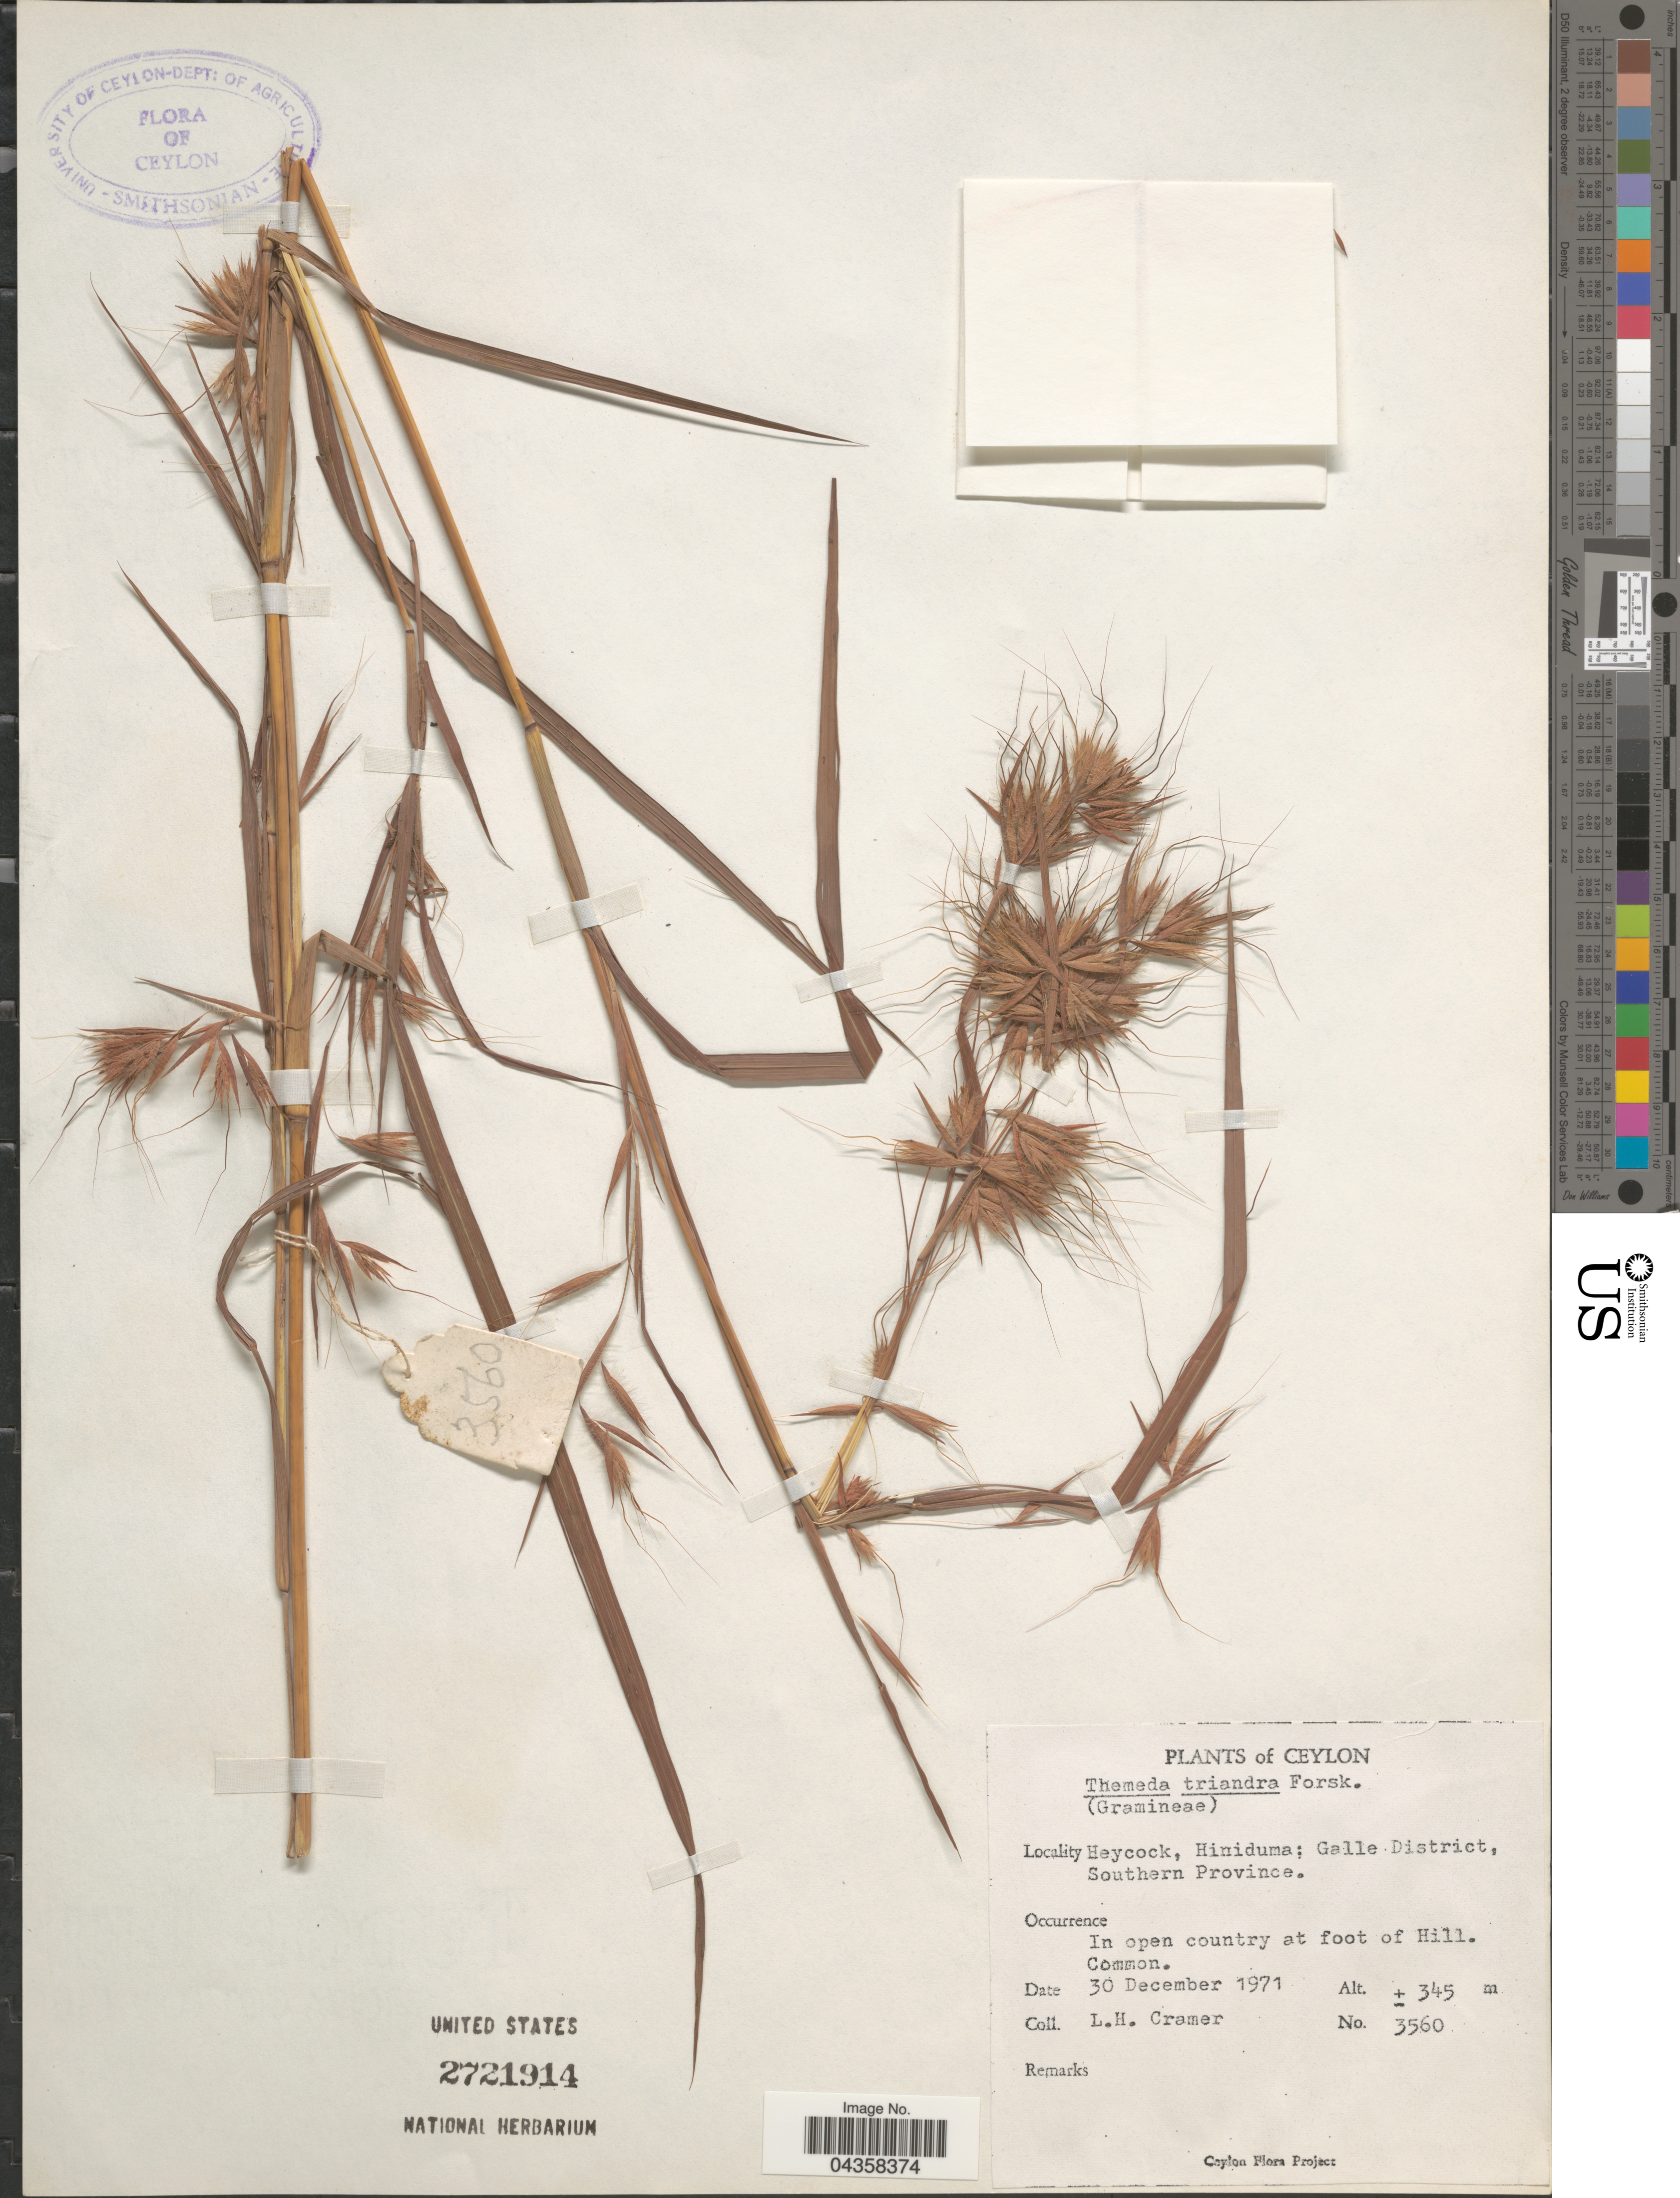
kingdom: Plantae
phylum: Tracheophyta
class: Liliopsida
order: Poales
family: Poaceae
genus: Themeda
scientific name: Themeda triandra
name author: Forssk.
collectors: L. H. Cramer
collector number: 3560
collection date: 1971-12-30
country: Sri Lanka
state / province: Southern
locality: Ceylon. Heycock, Hiniduma: Galle District, Southern Province.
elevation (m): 345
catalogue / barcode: US 2721914